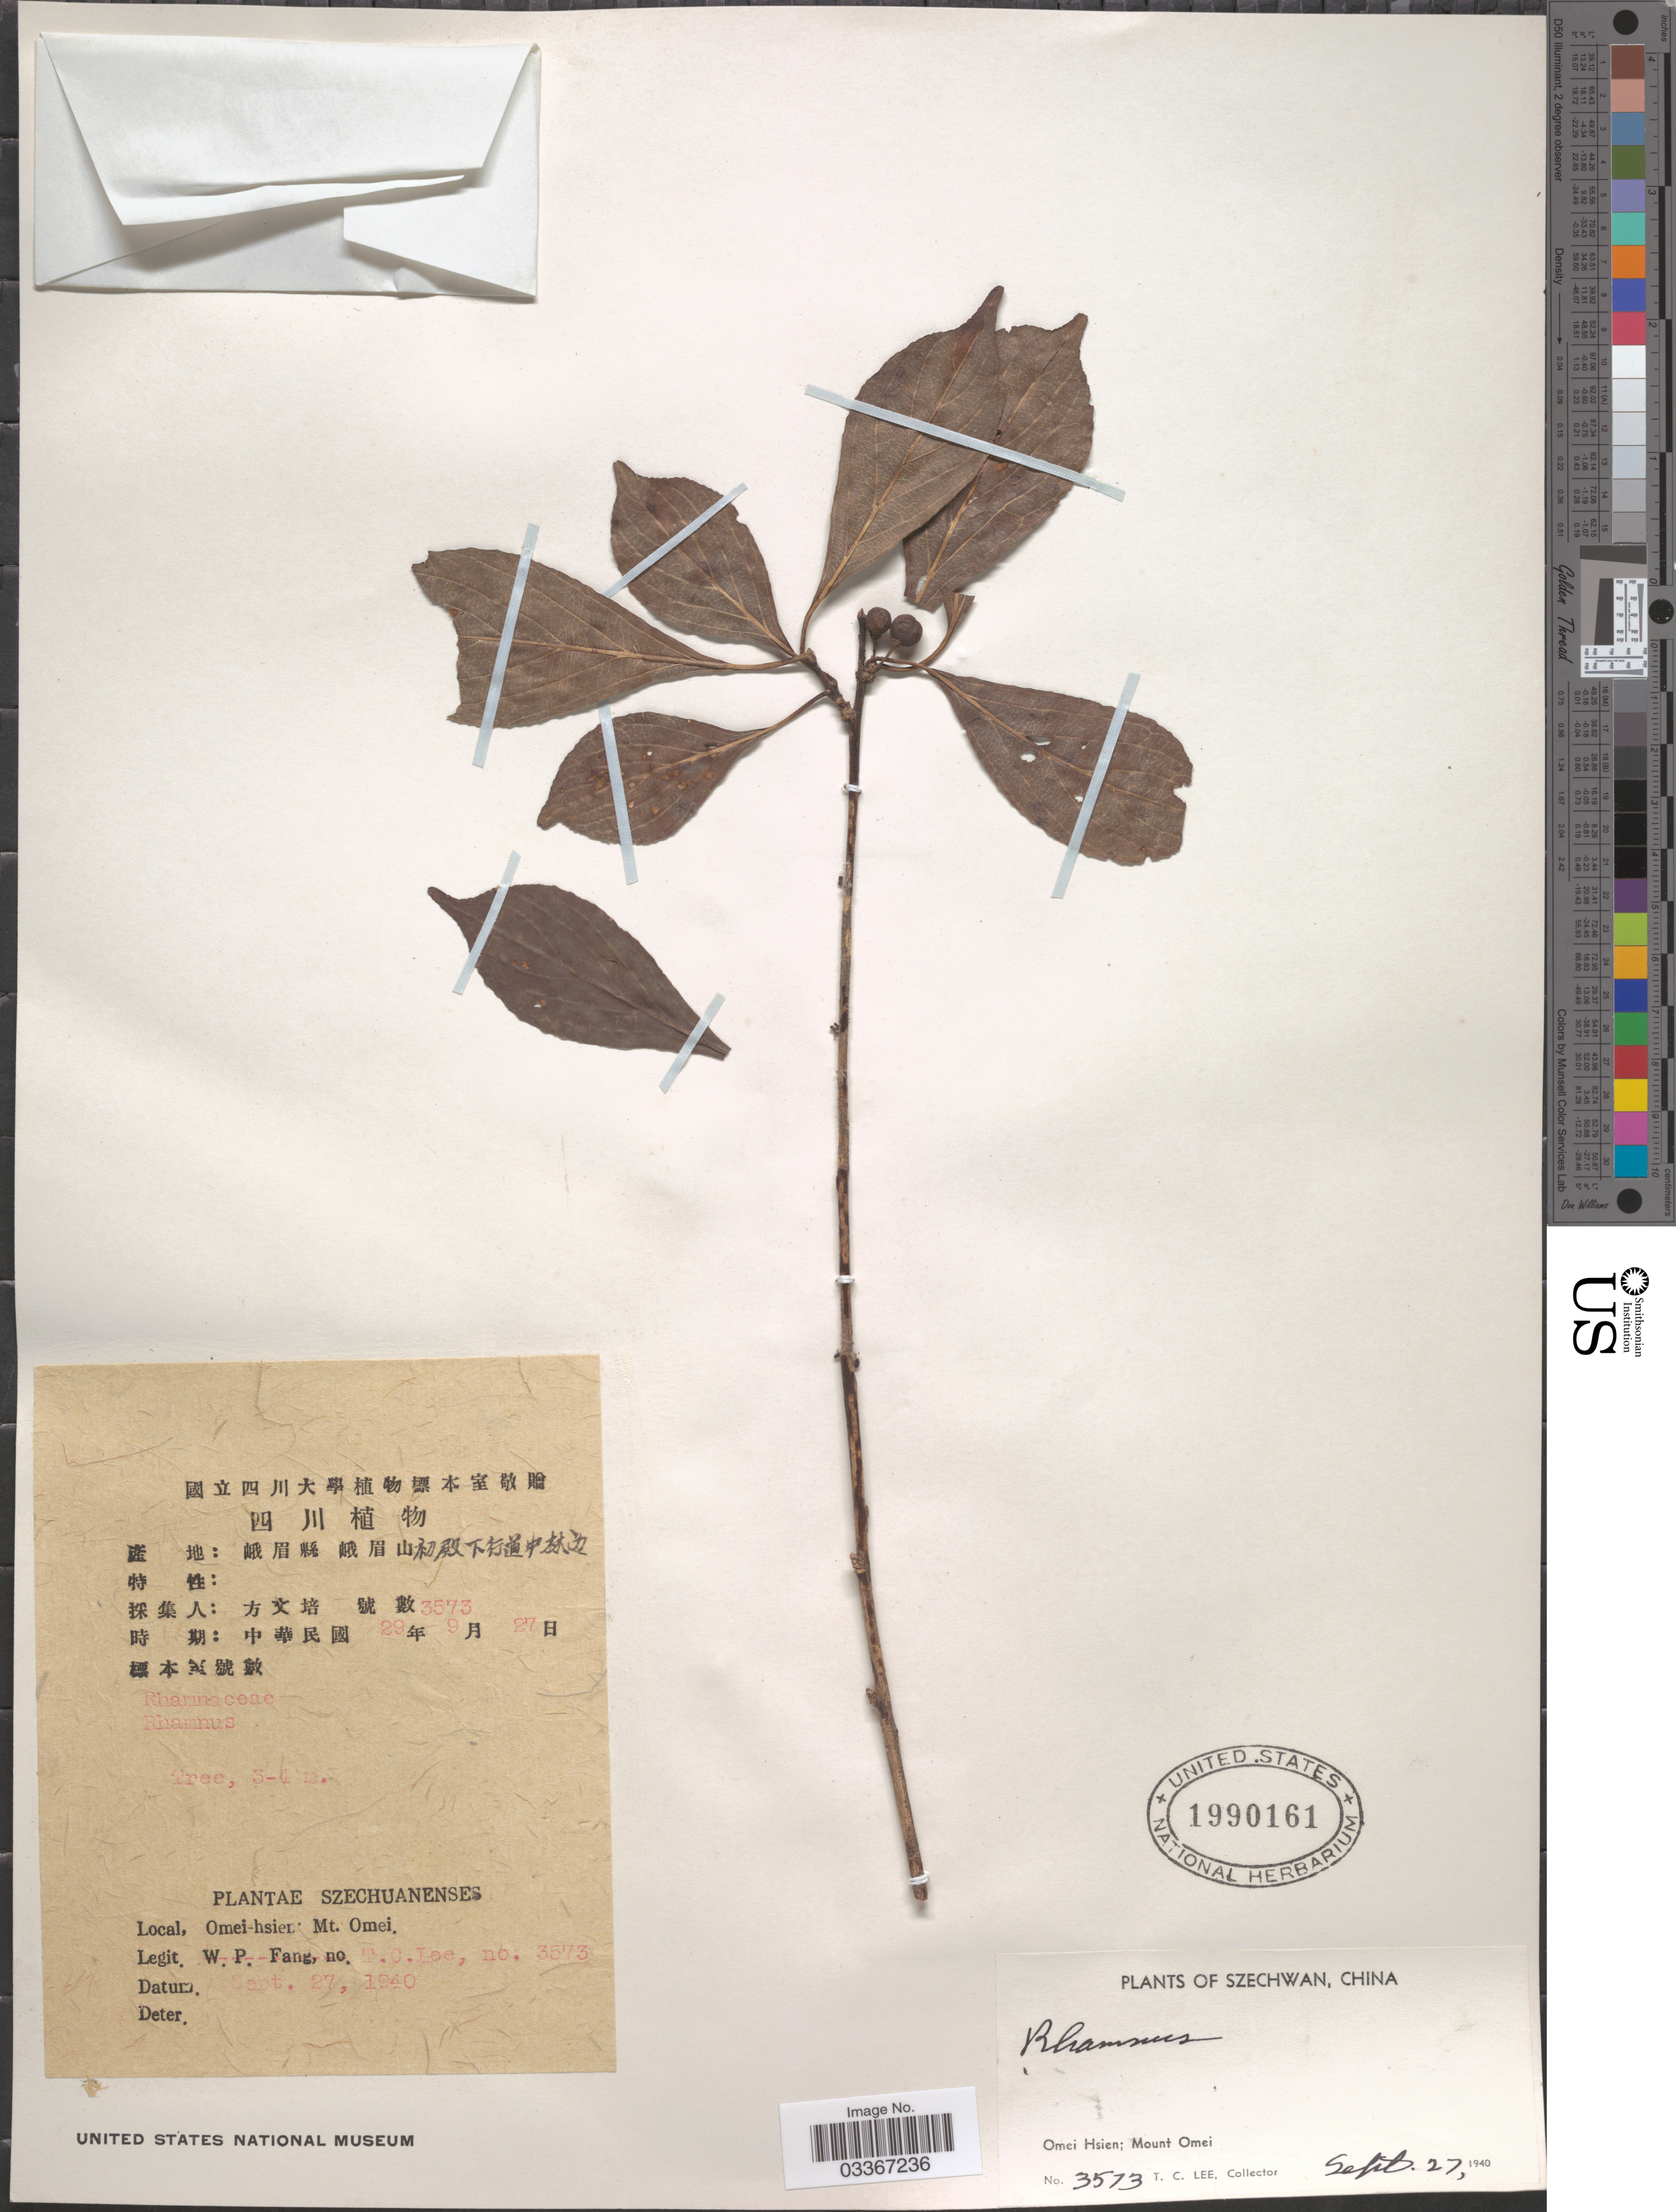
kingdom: Plantae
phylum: Tracheophyta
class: Magnoliopsida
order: Rosales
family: Rhamnaceae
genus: Rhamnus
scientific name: Rhamnus sp.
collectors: T. Lee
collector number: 3573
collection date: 1940-09-27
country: China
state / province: Sichuan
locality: Szechwan. Omei Hsien; Mount Omei.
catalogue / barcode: US 1990161